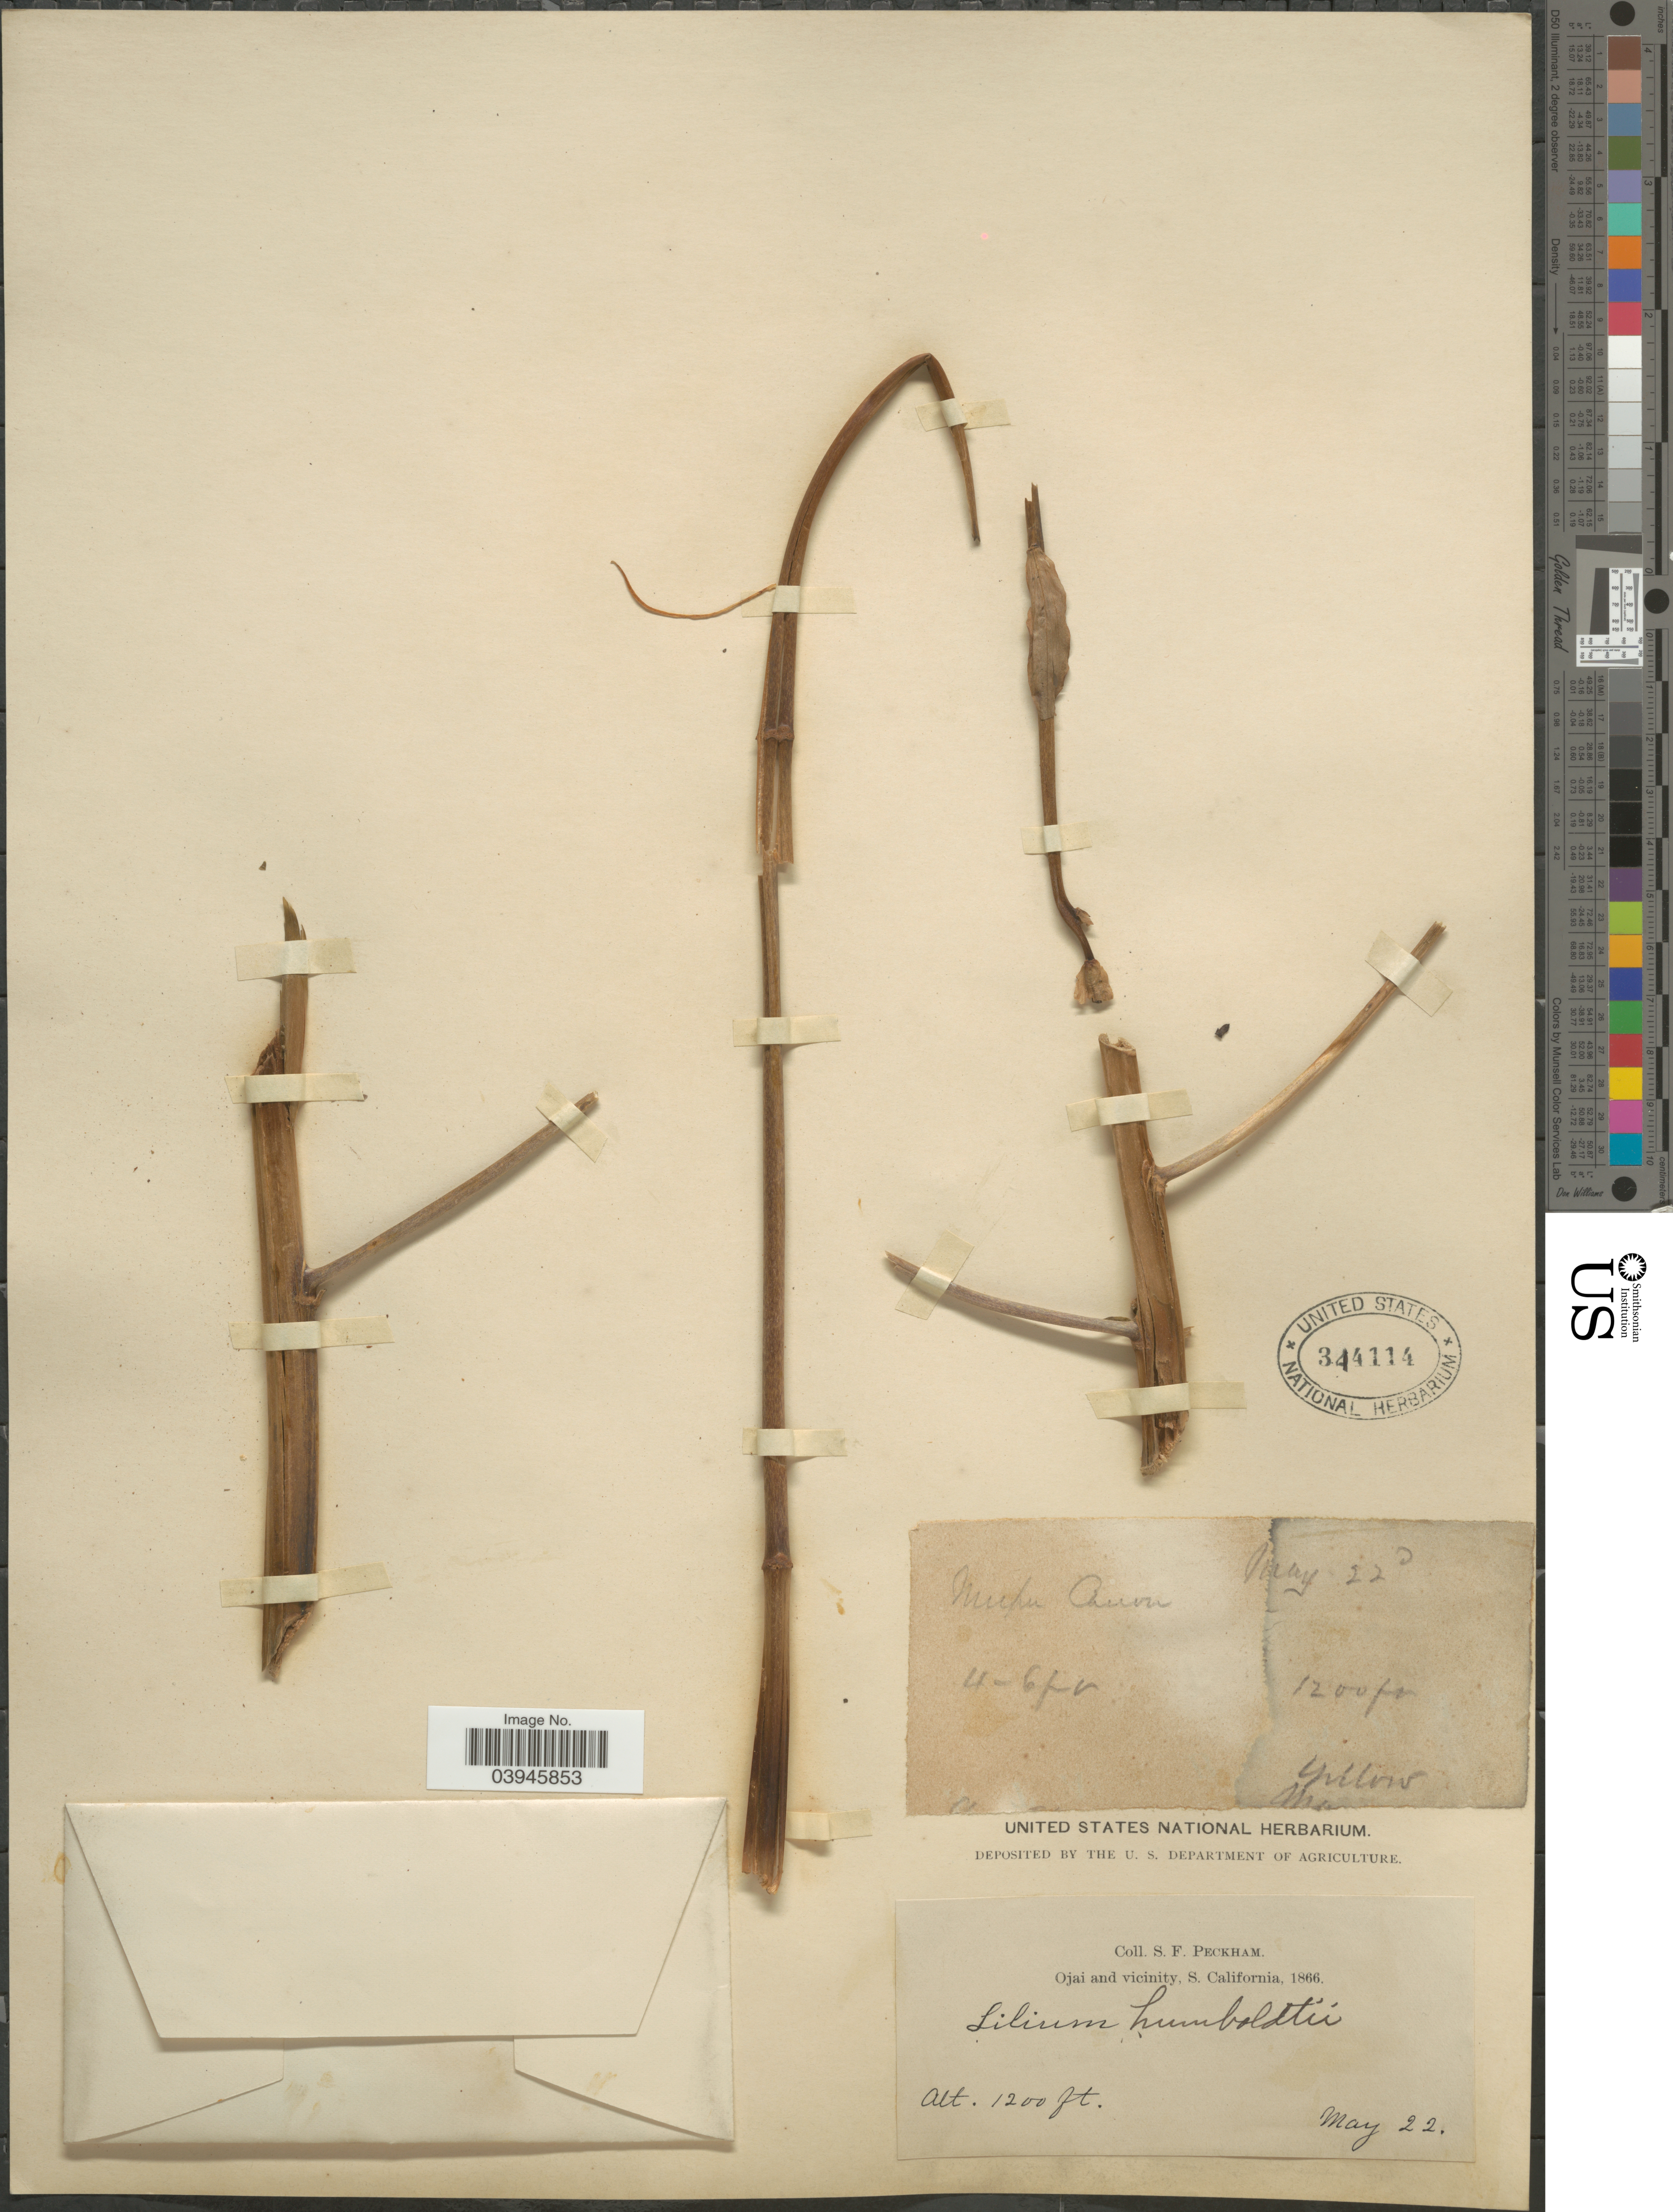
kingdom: Plantae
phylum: Tracheophyta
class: Liliopsida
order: Liliales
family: Liliaceae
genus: Lilium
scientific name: Lilium humboldtii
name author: Roezl & Leichtlin ex Duch.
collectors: S. Peckham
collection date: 1866-05-22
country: United States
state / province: California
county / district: Ventura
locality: Ojai and vicinity, S. California.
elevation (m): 366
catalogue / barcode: US 344114